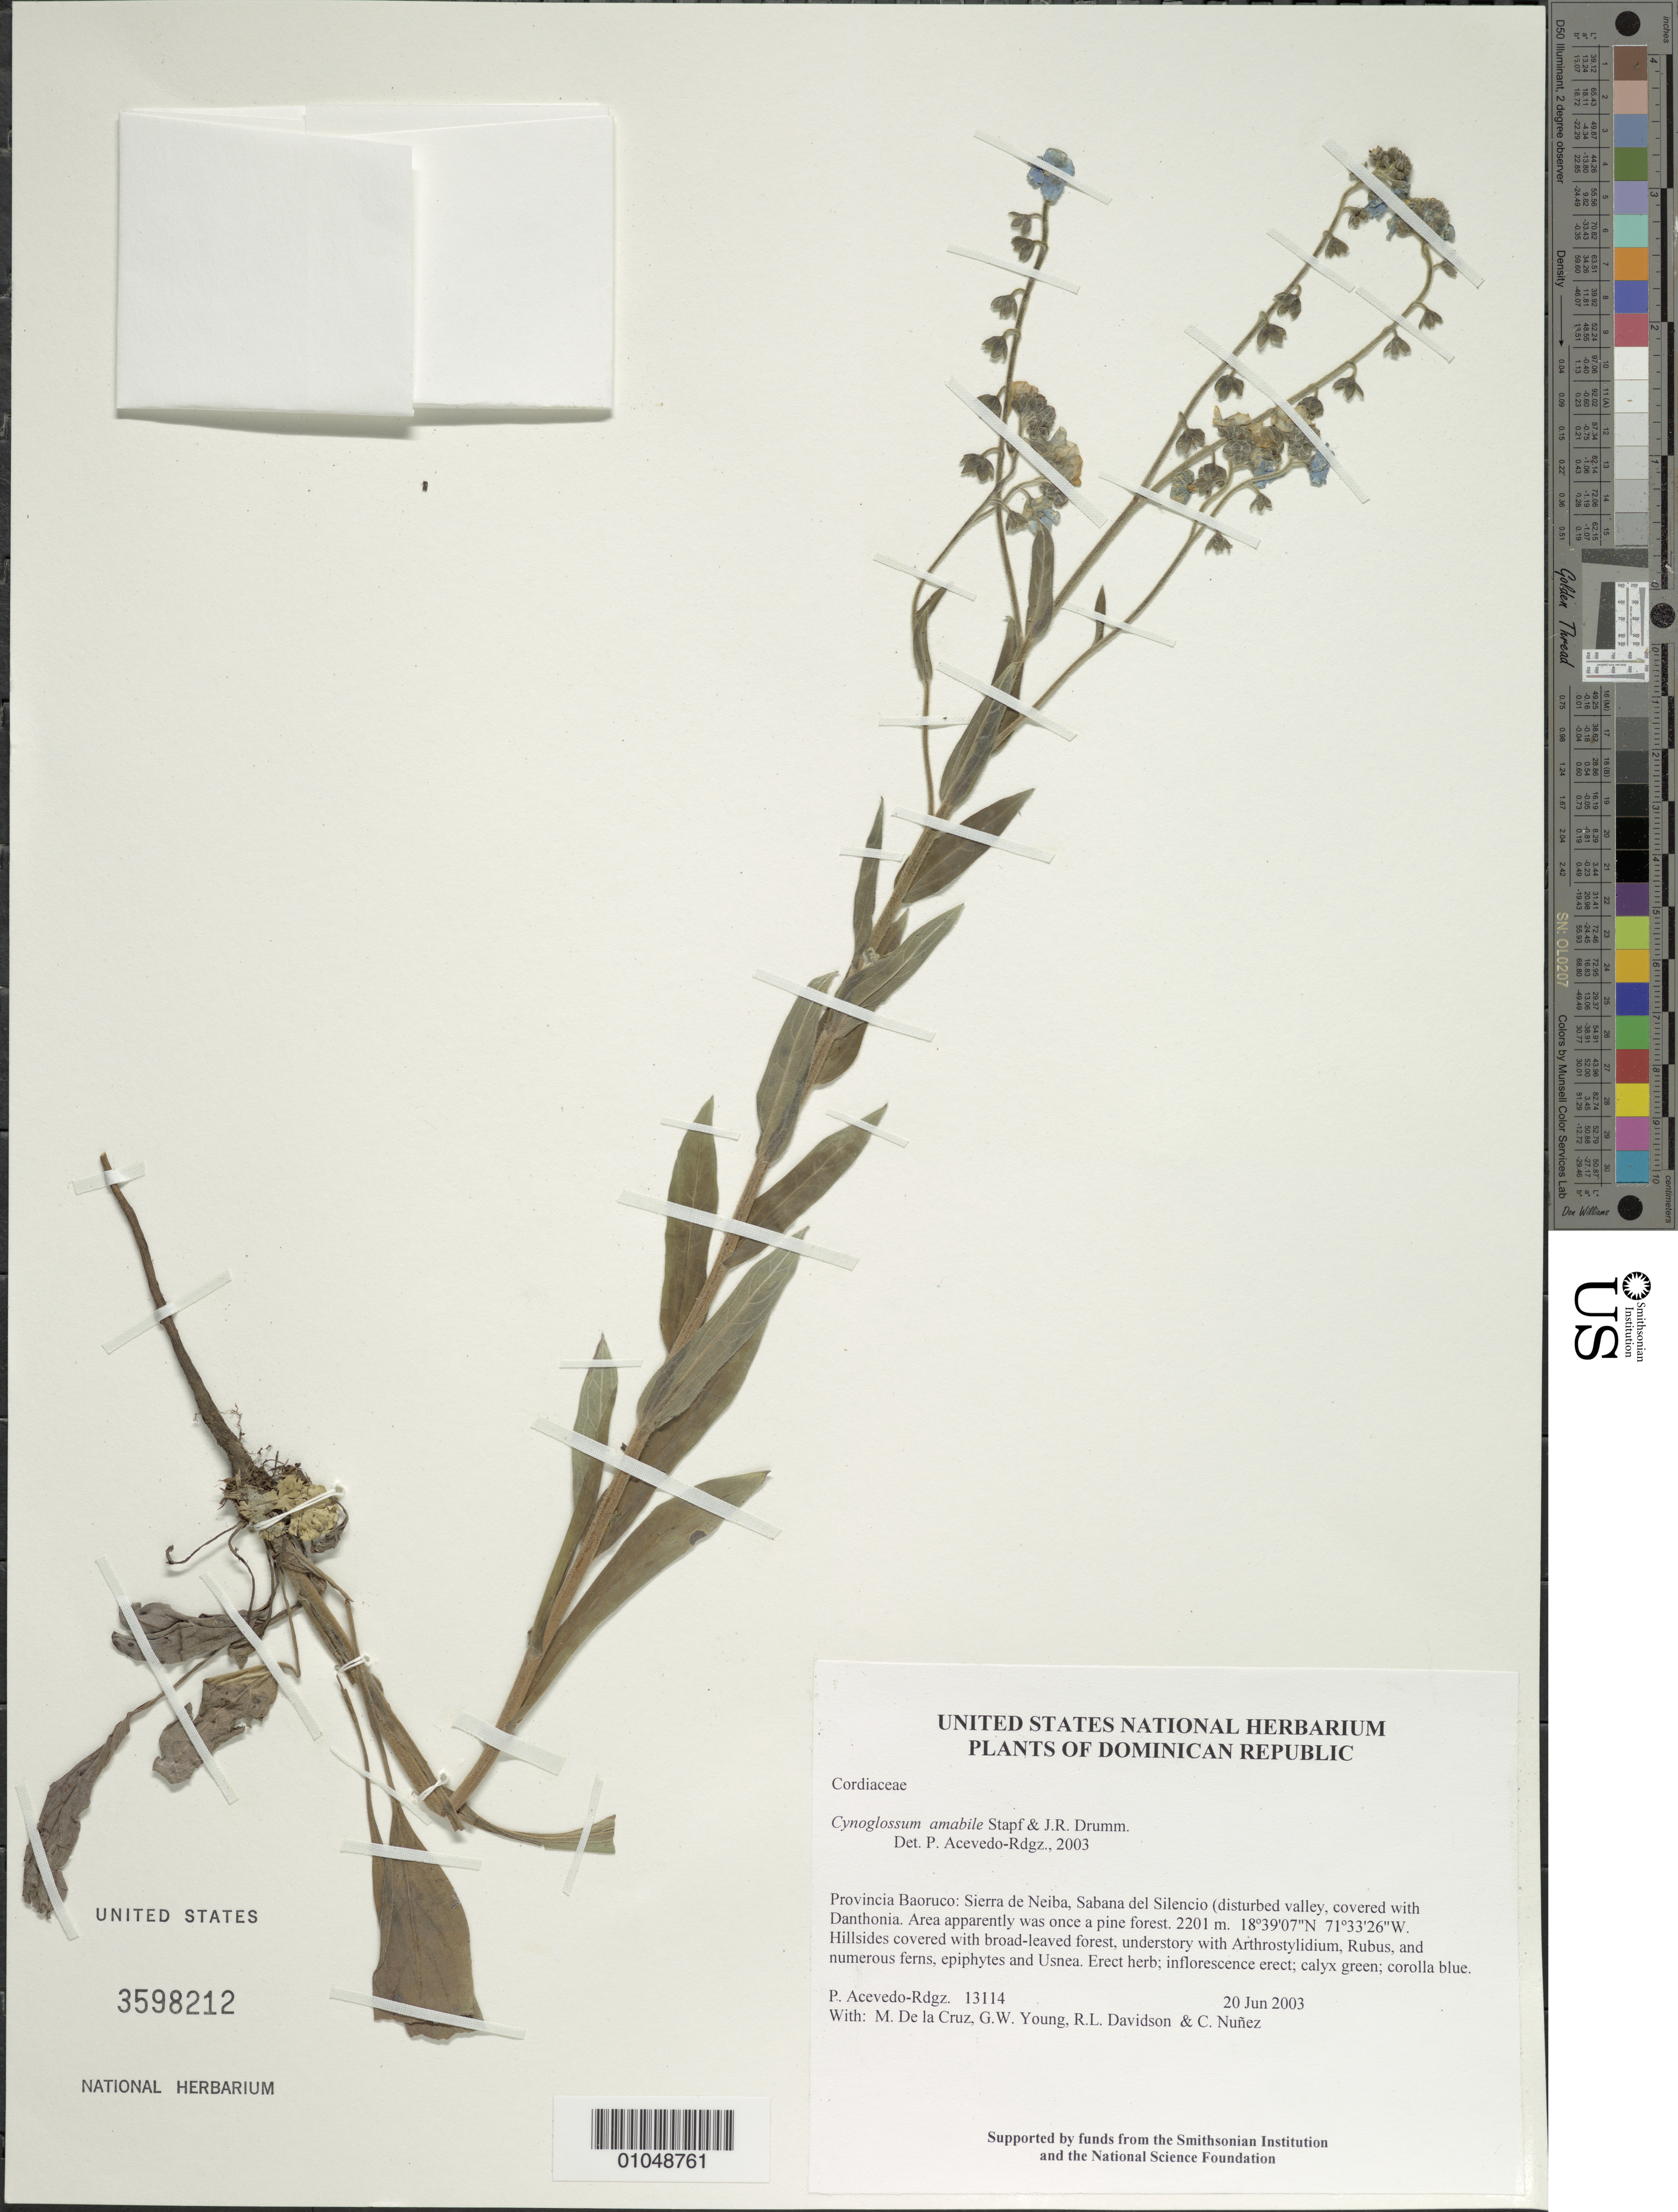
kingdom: Plantae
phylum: Tracheophyta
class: Magnoliopsida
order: Boraginales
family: Boraginaceae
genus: Cynoglossum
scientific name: Cynoglossum amabile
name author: Stapf & J.R. Drumm.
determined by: Acevedo-Rodríguez, P., (BOT), Smithsonian Institution - National Museum of Natural History (UNITED STATES)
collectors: P. Acevedo-Rodr., M. de la Cruz, J. Rawlins, G. Young, R. Davidson & C. Nunez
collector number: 13114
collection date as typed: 20 Jun 2003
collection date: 2003-06-20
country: Dominican Republic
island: Hispaniola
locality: Provincia Baoruco: Sierra de Neiba, Sabana del Silencio (disturbed valley, covered with Danthonia. Area apparently was once a pine forest.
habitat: Hillsides covered with broad-leaved forest, understory with Arthrostylidium, Rubus, and numerous ferns, epiphytes and Usnea.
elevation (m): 2201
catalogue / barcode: US 3598212